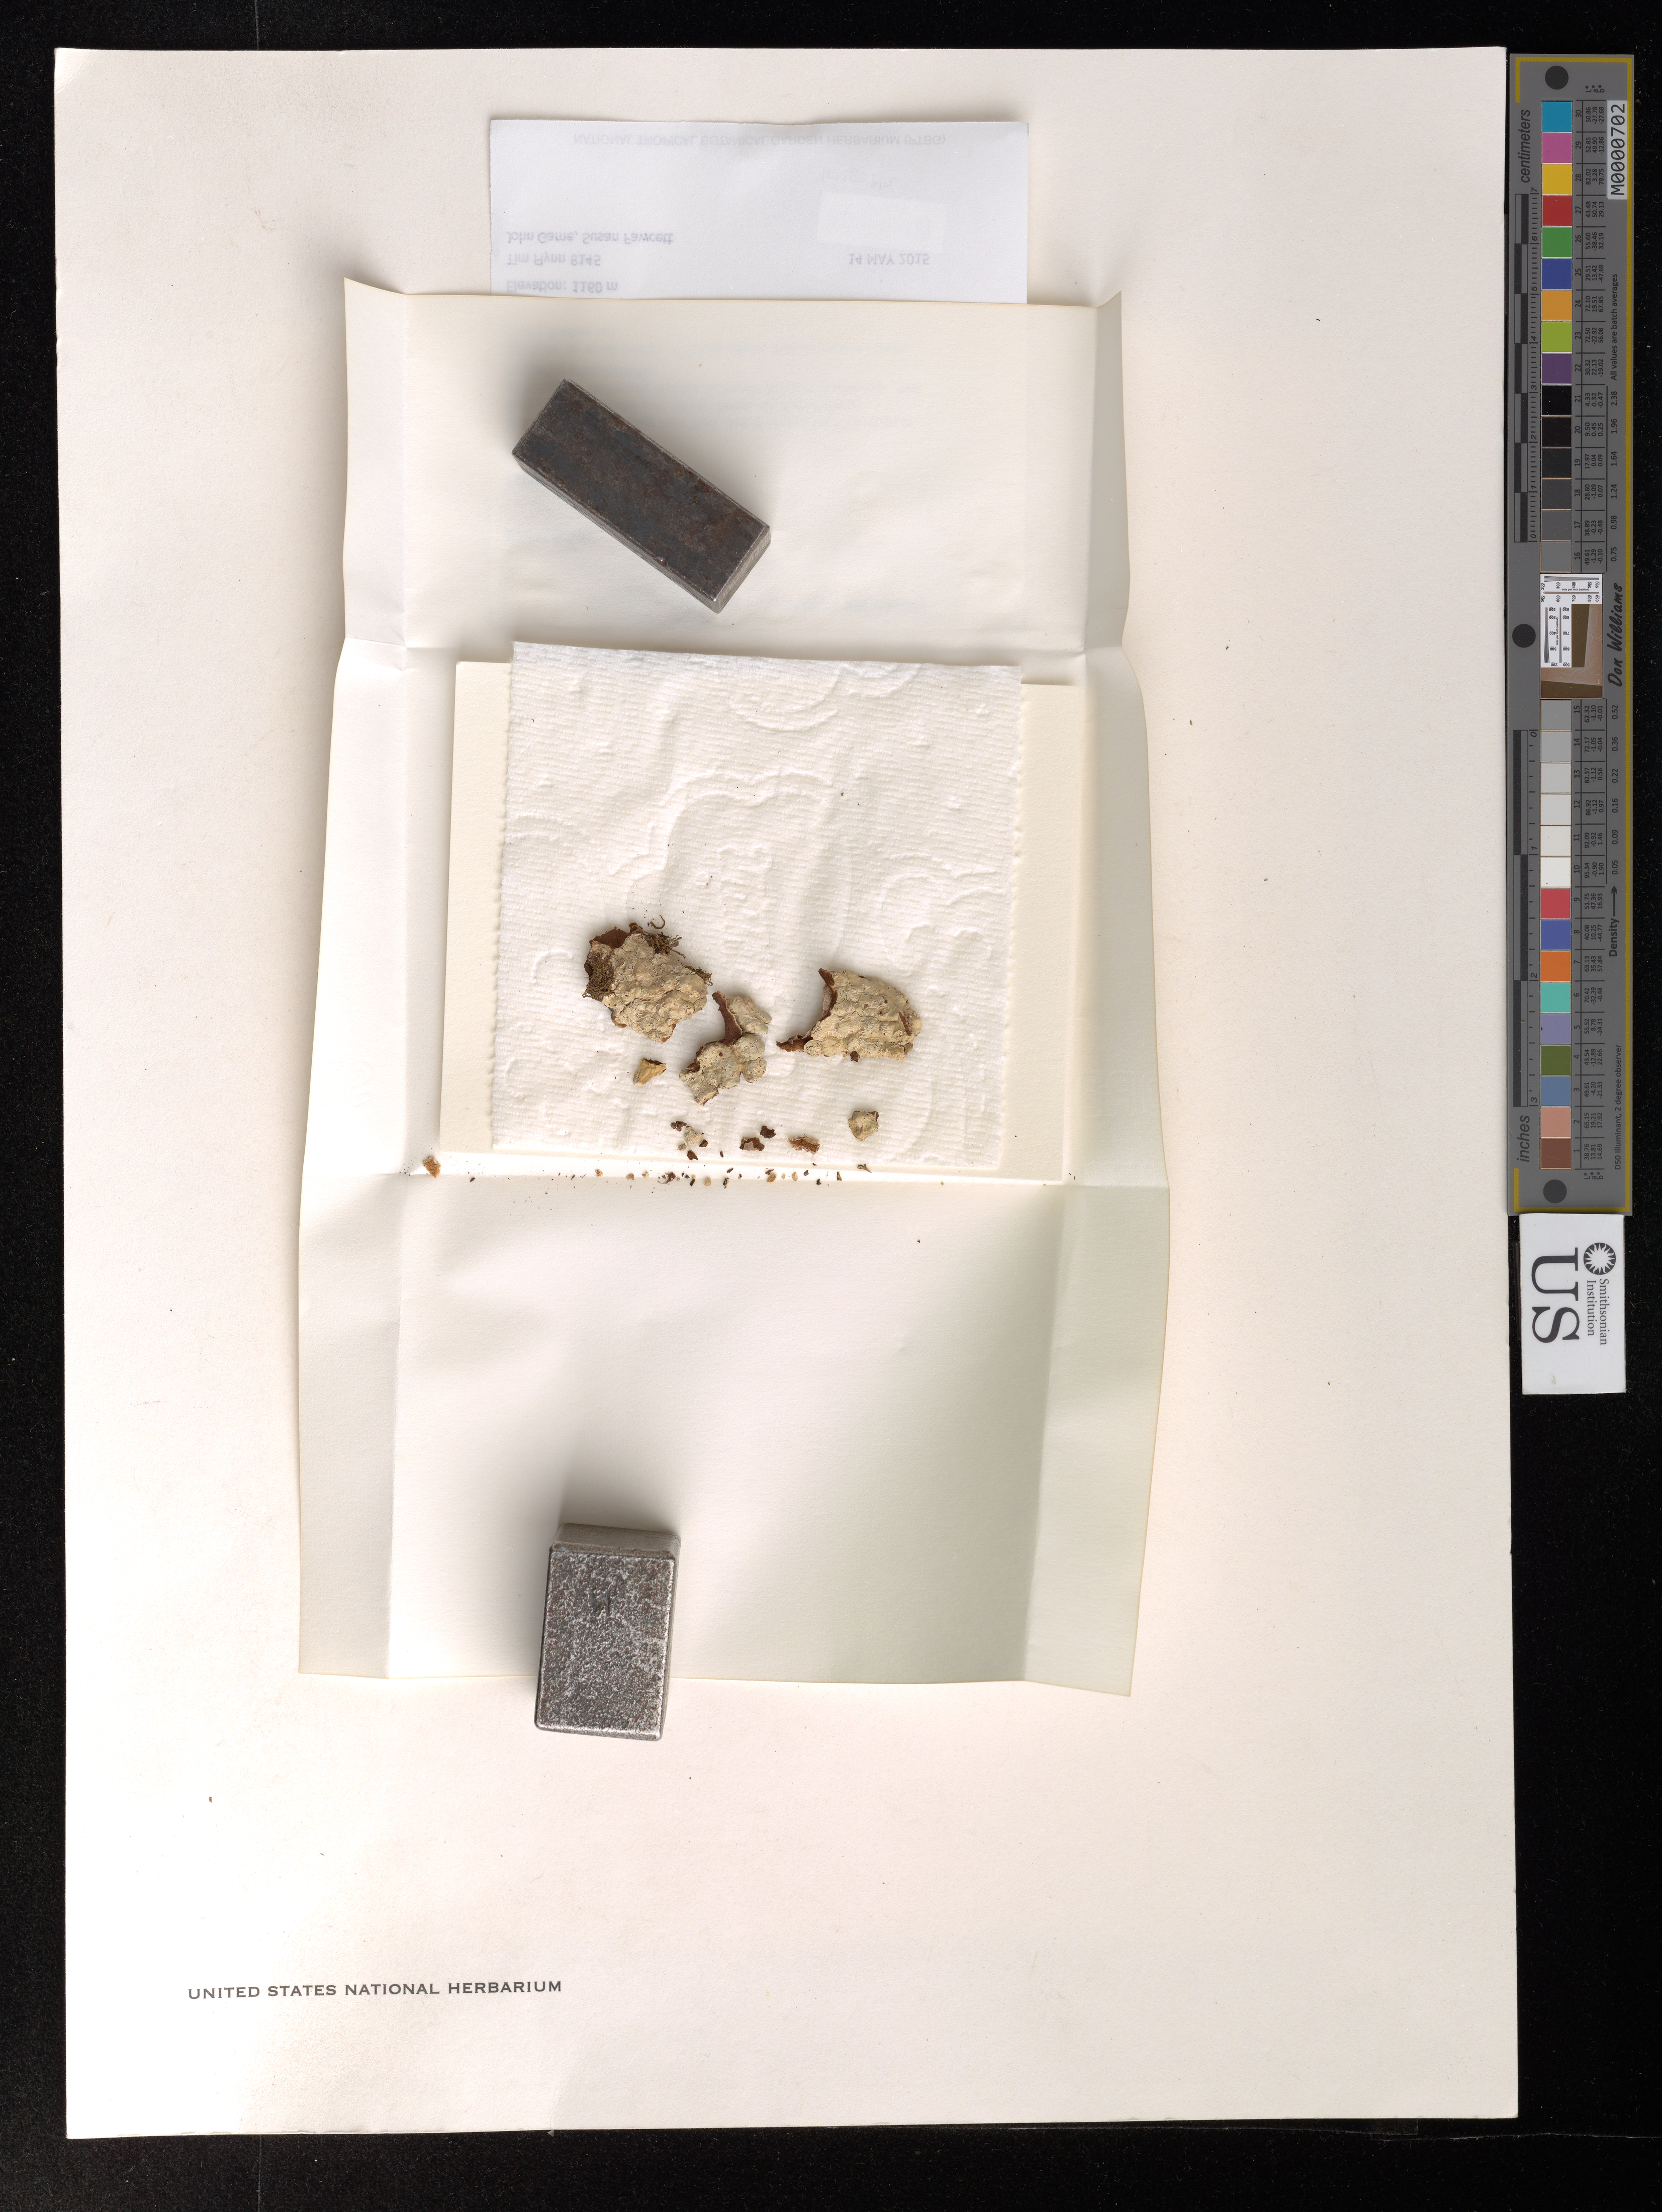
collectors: T. W. Flynn, J. Game & S. Fawcett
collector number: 8145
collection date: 2015-05-14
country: United States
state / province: Hawaii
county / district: Kauai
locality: Kauai Waimea District. Kokee State Park, Kalua Puhi Trail. Just E of trail, ca 0.25 miles in from Hwy 550.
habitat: Mixed mesophytic forest. W/ Metrosideros polymorpha, dodonaea viscosa, Scaevola procera, Kadua spp., and numerous pteridophytes.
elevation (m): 1160